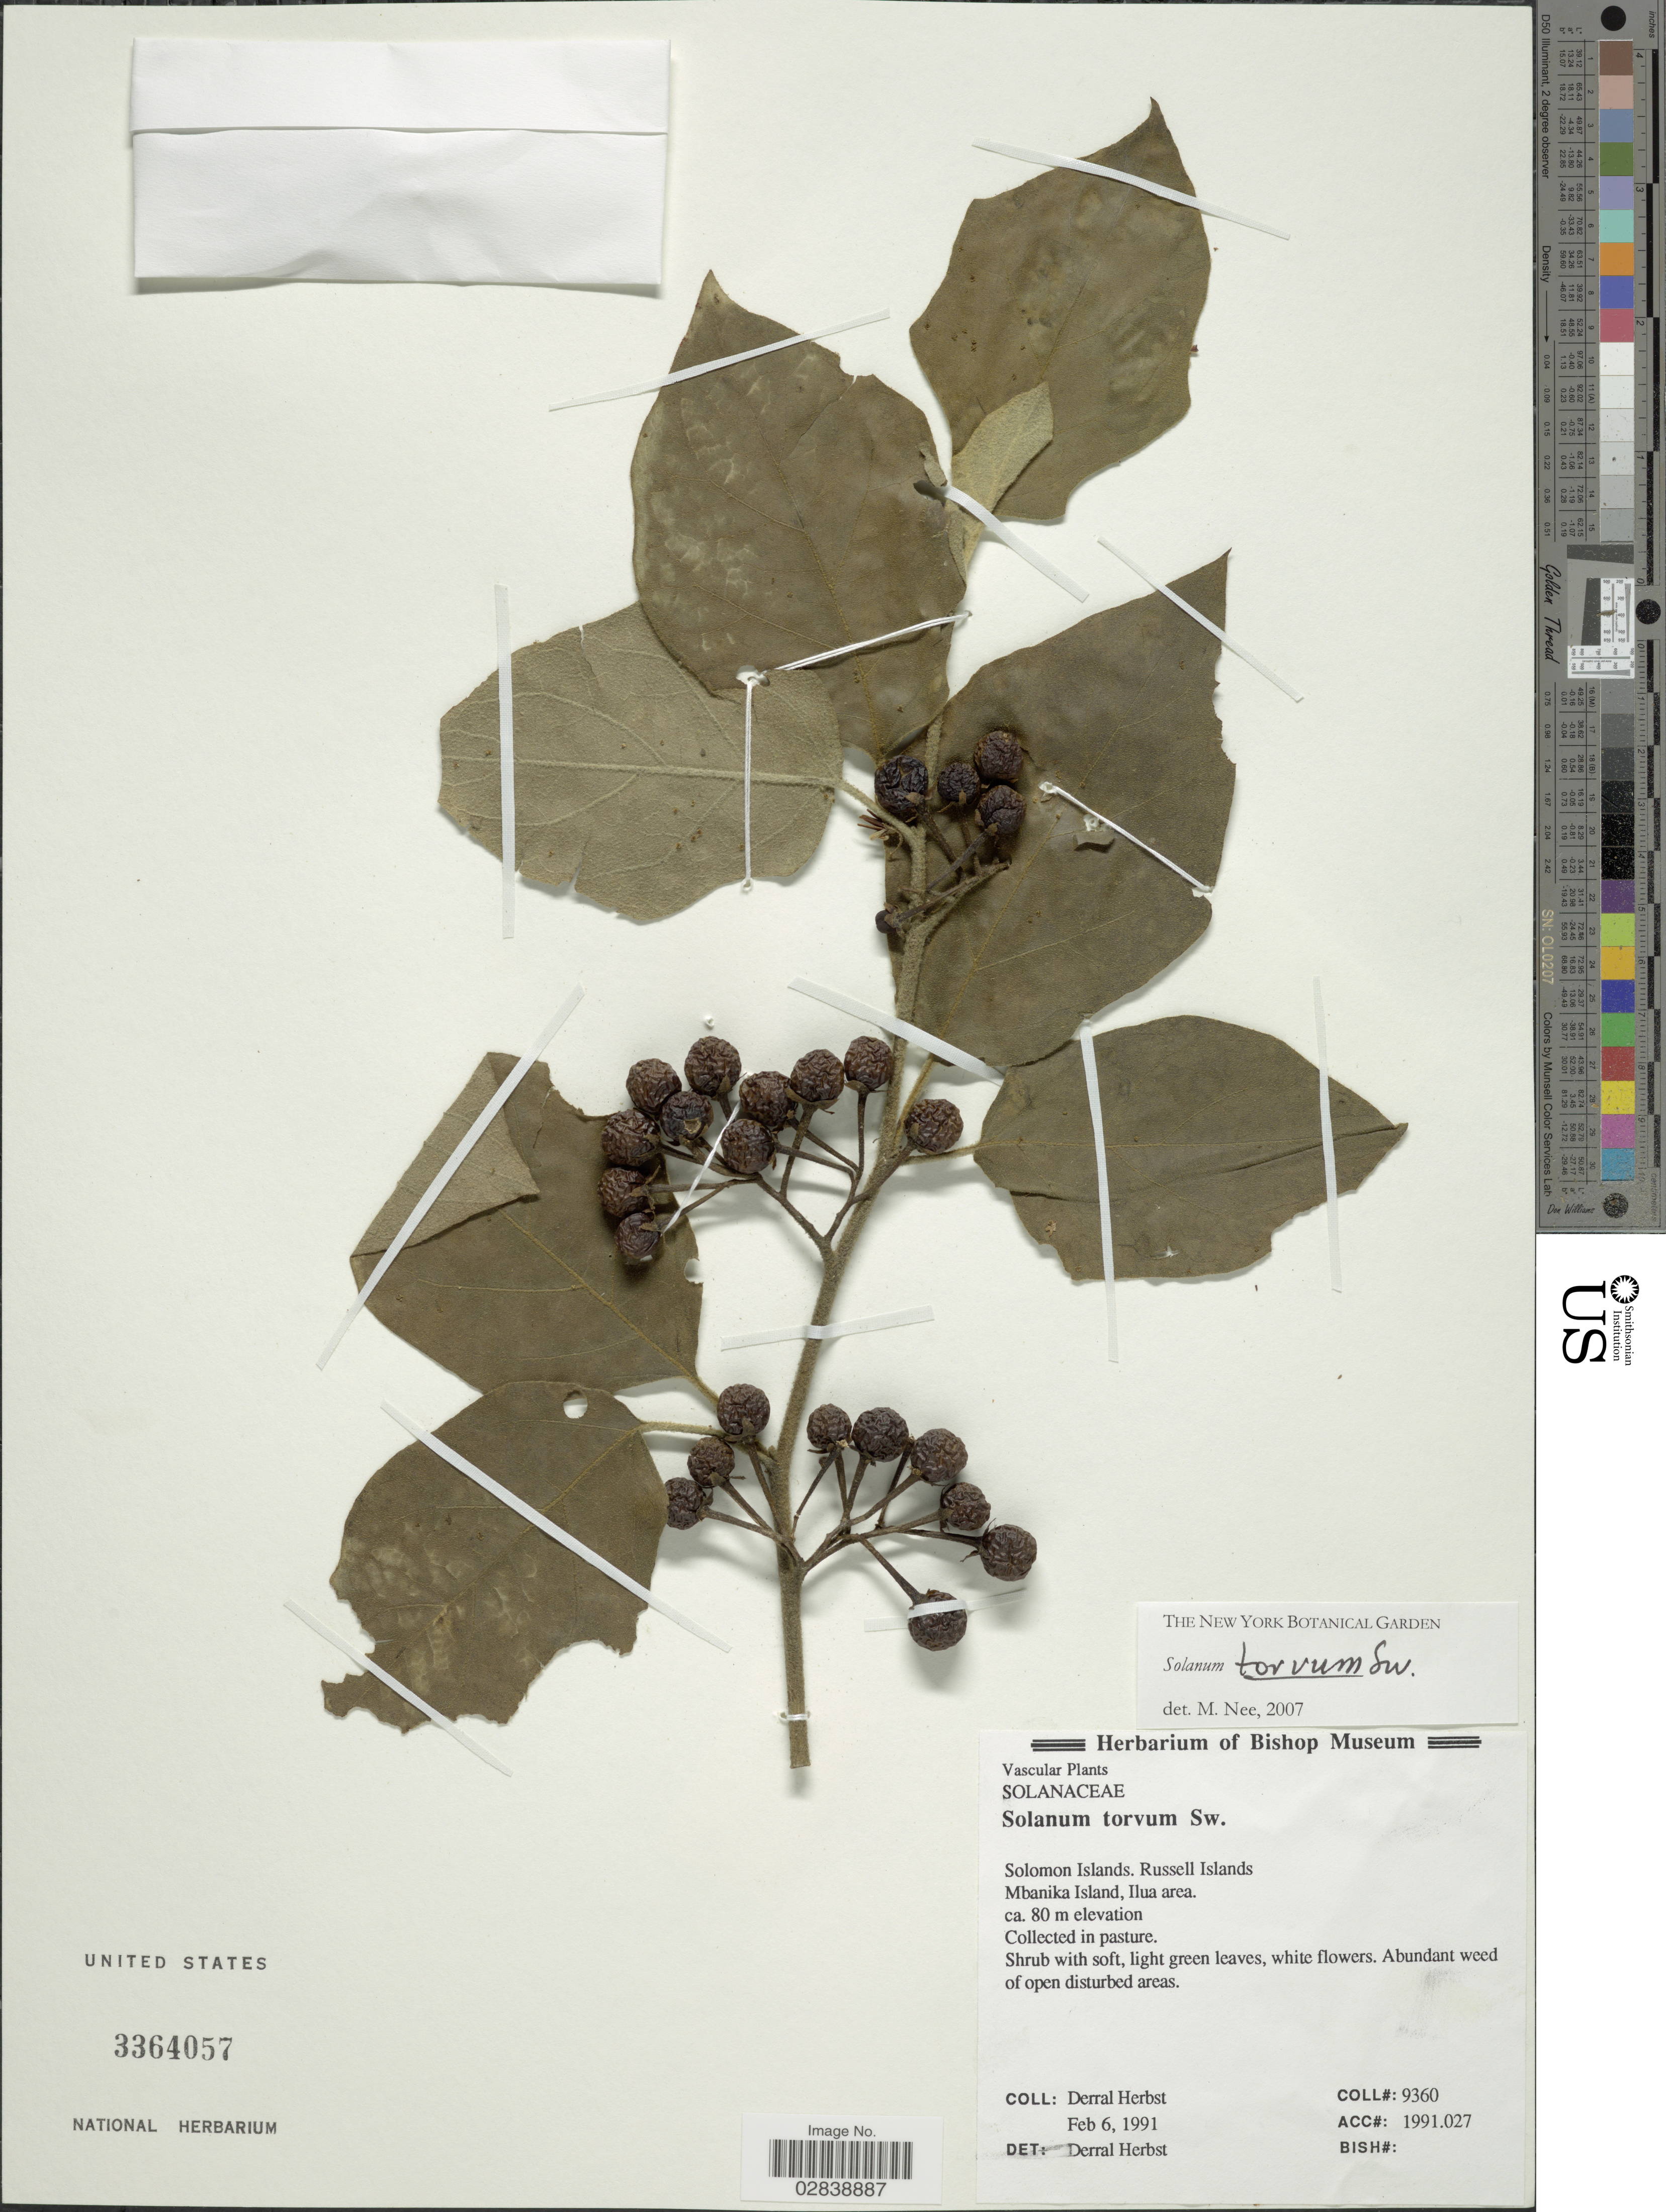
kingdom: Plantae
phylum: Tracheophyta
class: Magnoliopsida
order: Solanales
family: Solanaceae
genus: Solanum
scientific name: Solanum torvum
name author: Sw.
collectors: D. R. Herbst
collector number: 9360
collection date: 1991-02-06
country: Solomon Islands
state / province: Solomon Islands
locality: Russell Islands, Mbanika Island, Ilua area.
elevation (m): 80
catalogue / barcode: US 3364057